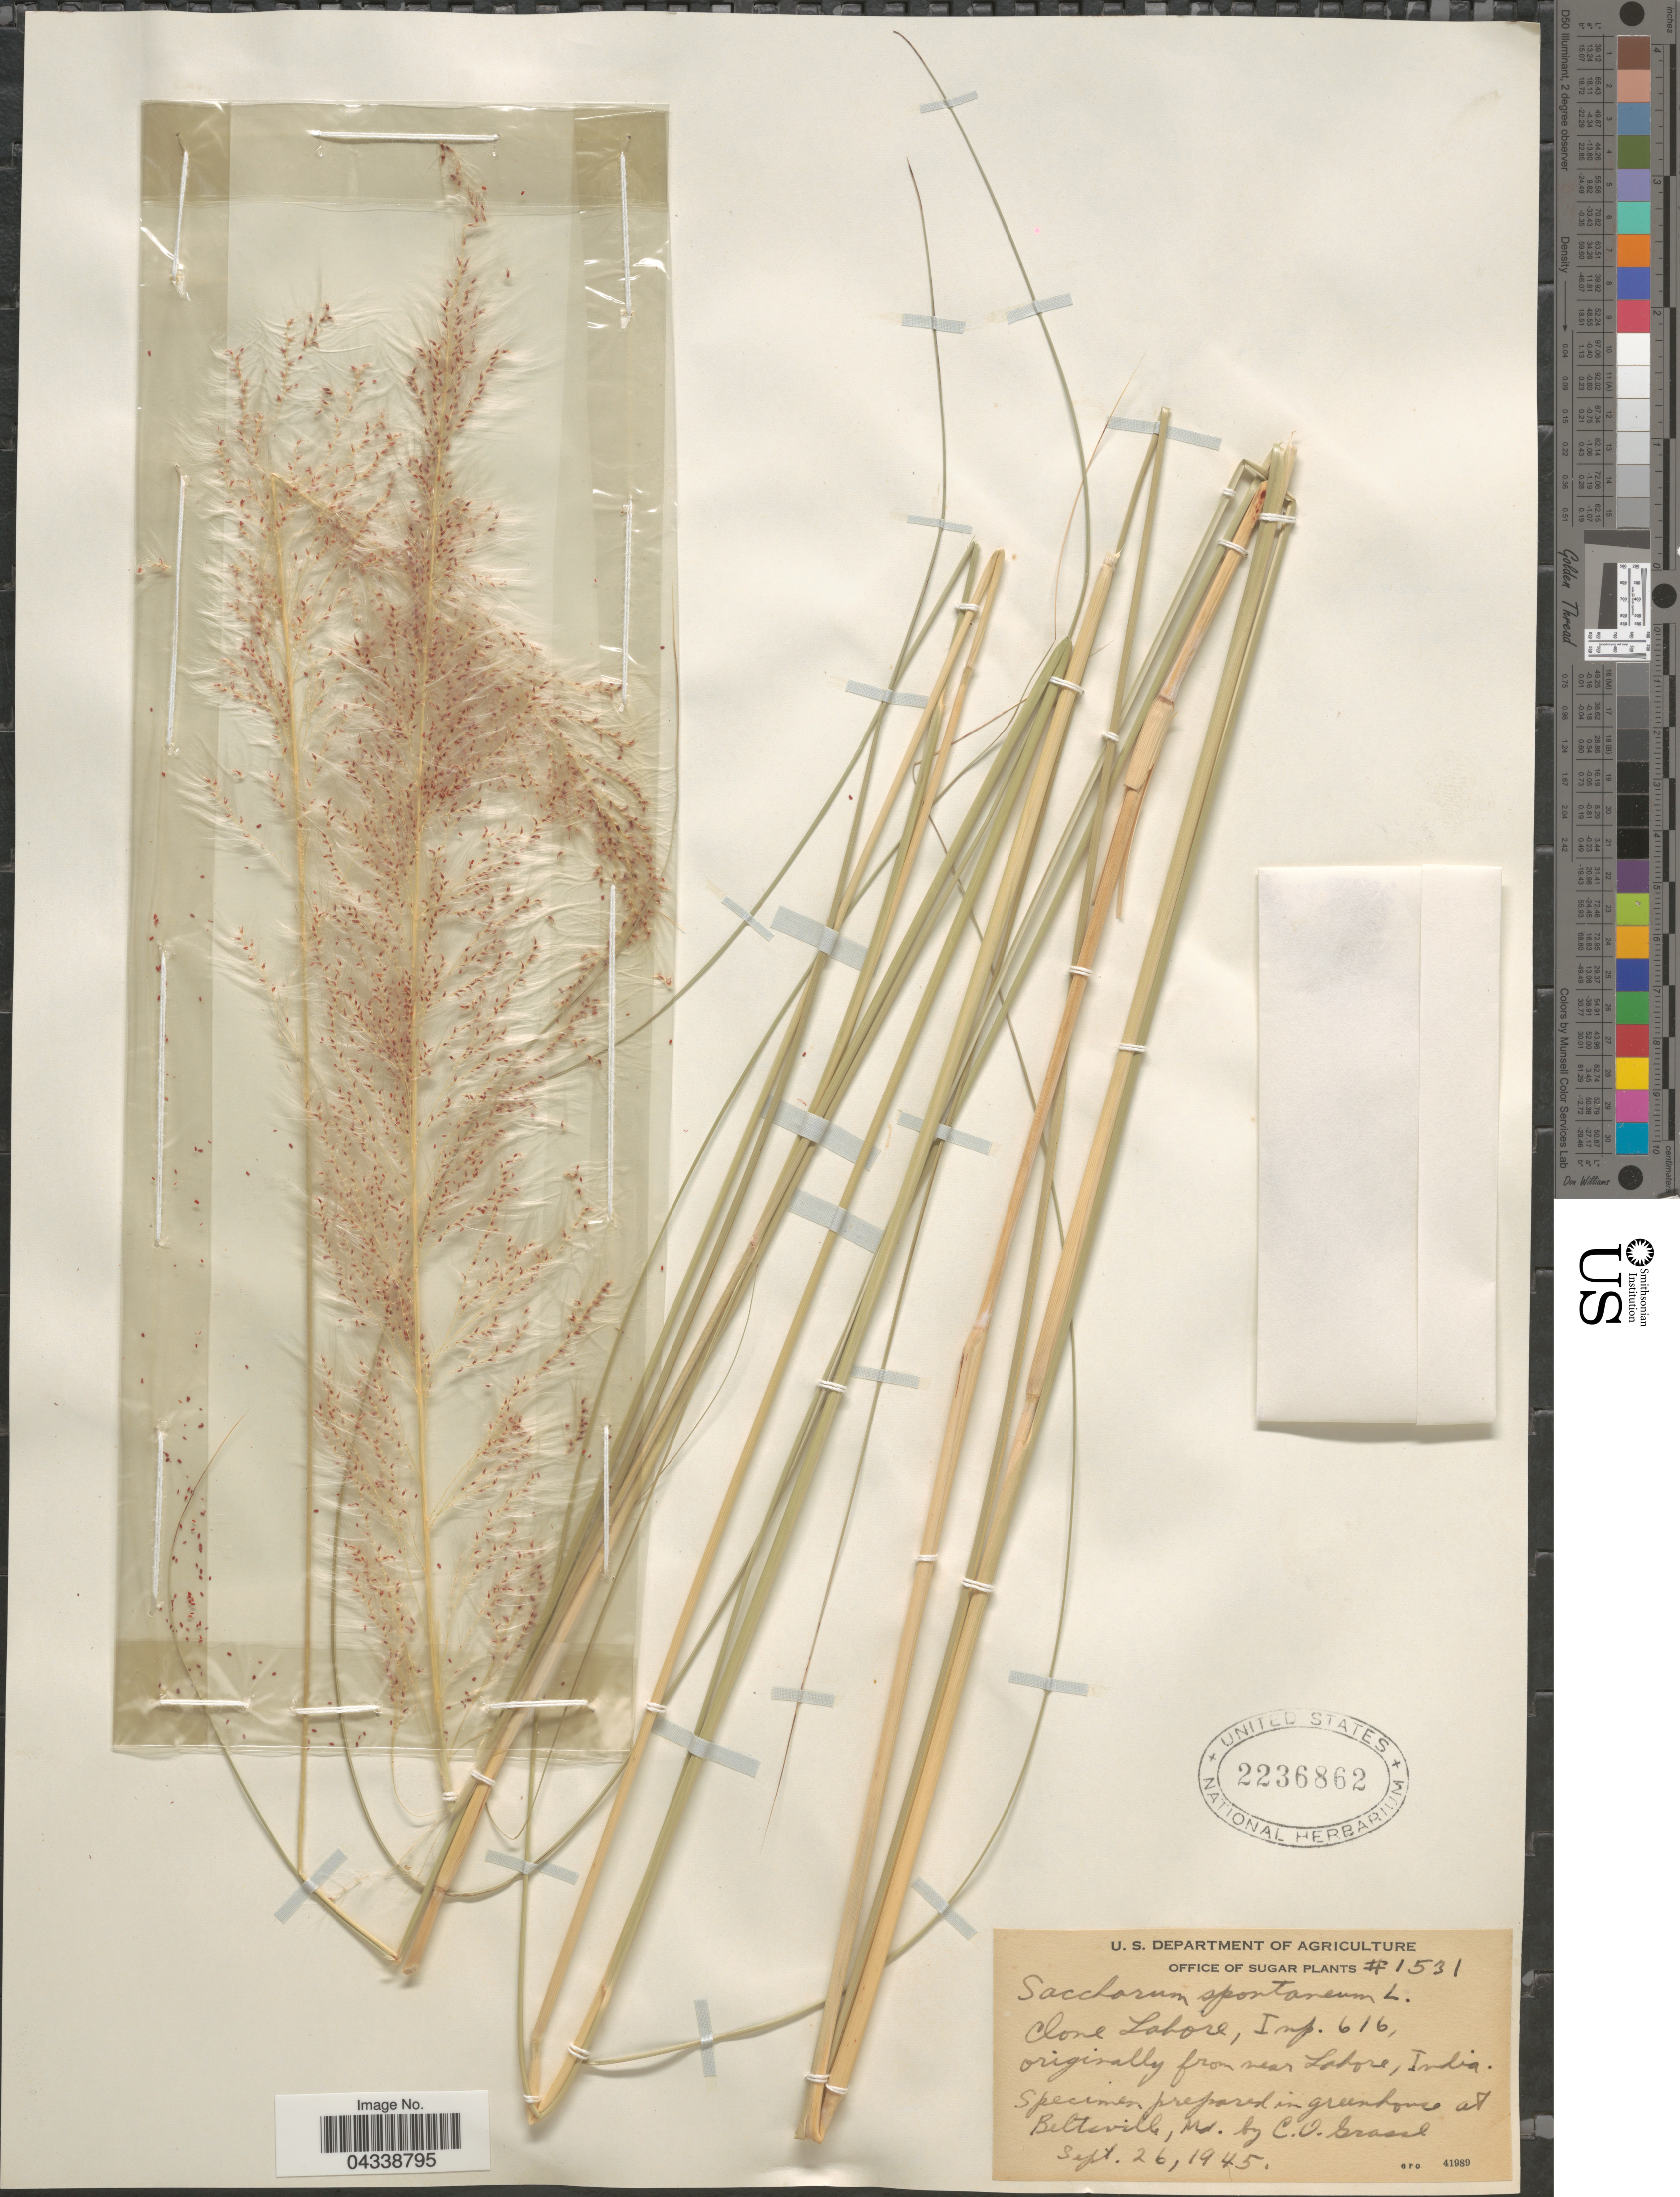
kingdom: Plantae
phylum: Tracheophyta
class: Liliopsida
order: Poales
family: Poaceae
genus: Saccharum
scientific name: Saccharum spontaneum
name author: L.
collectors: C. Grassl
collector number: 1531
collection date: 1945-09-26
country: United States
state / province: Maryland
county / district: Prince George's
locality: In greenhouse at Beltsville.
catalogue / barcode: US 2236862